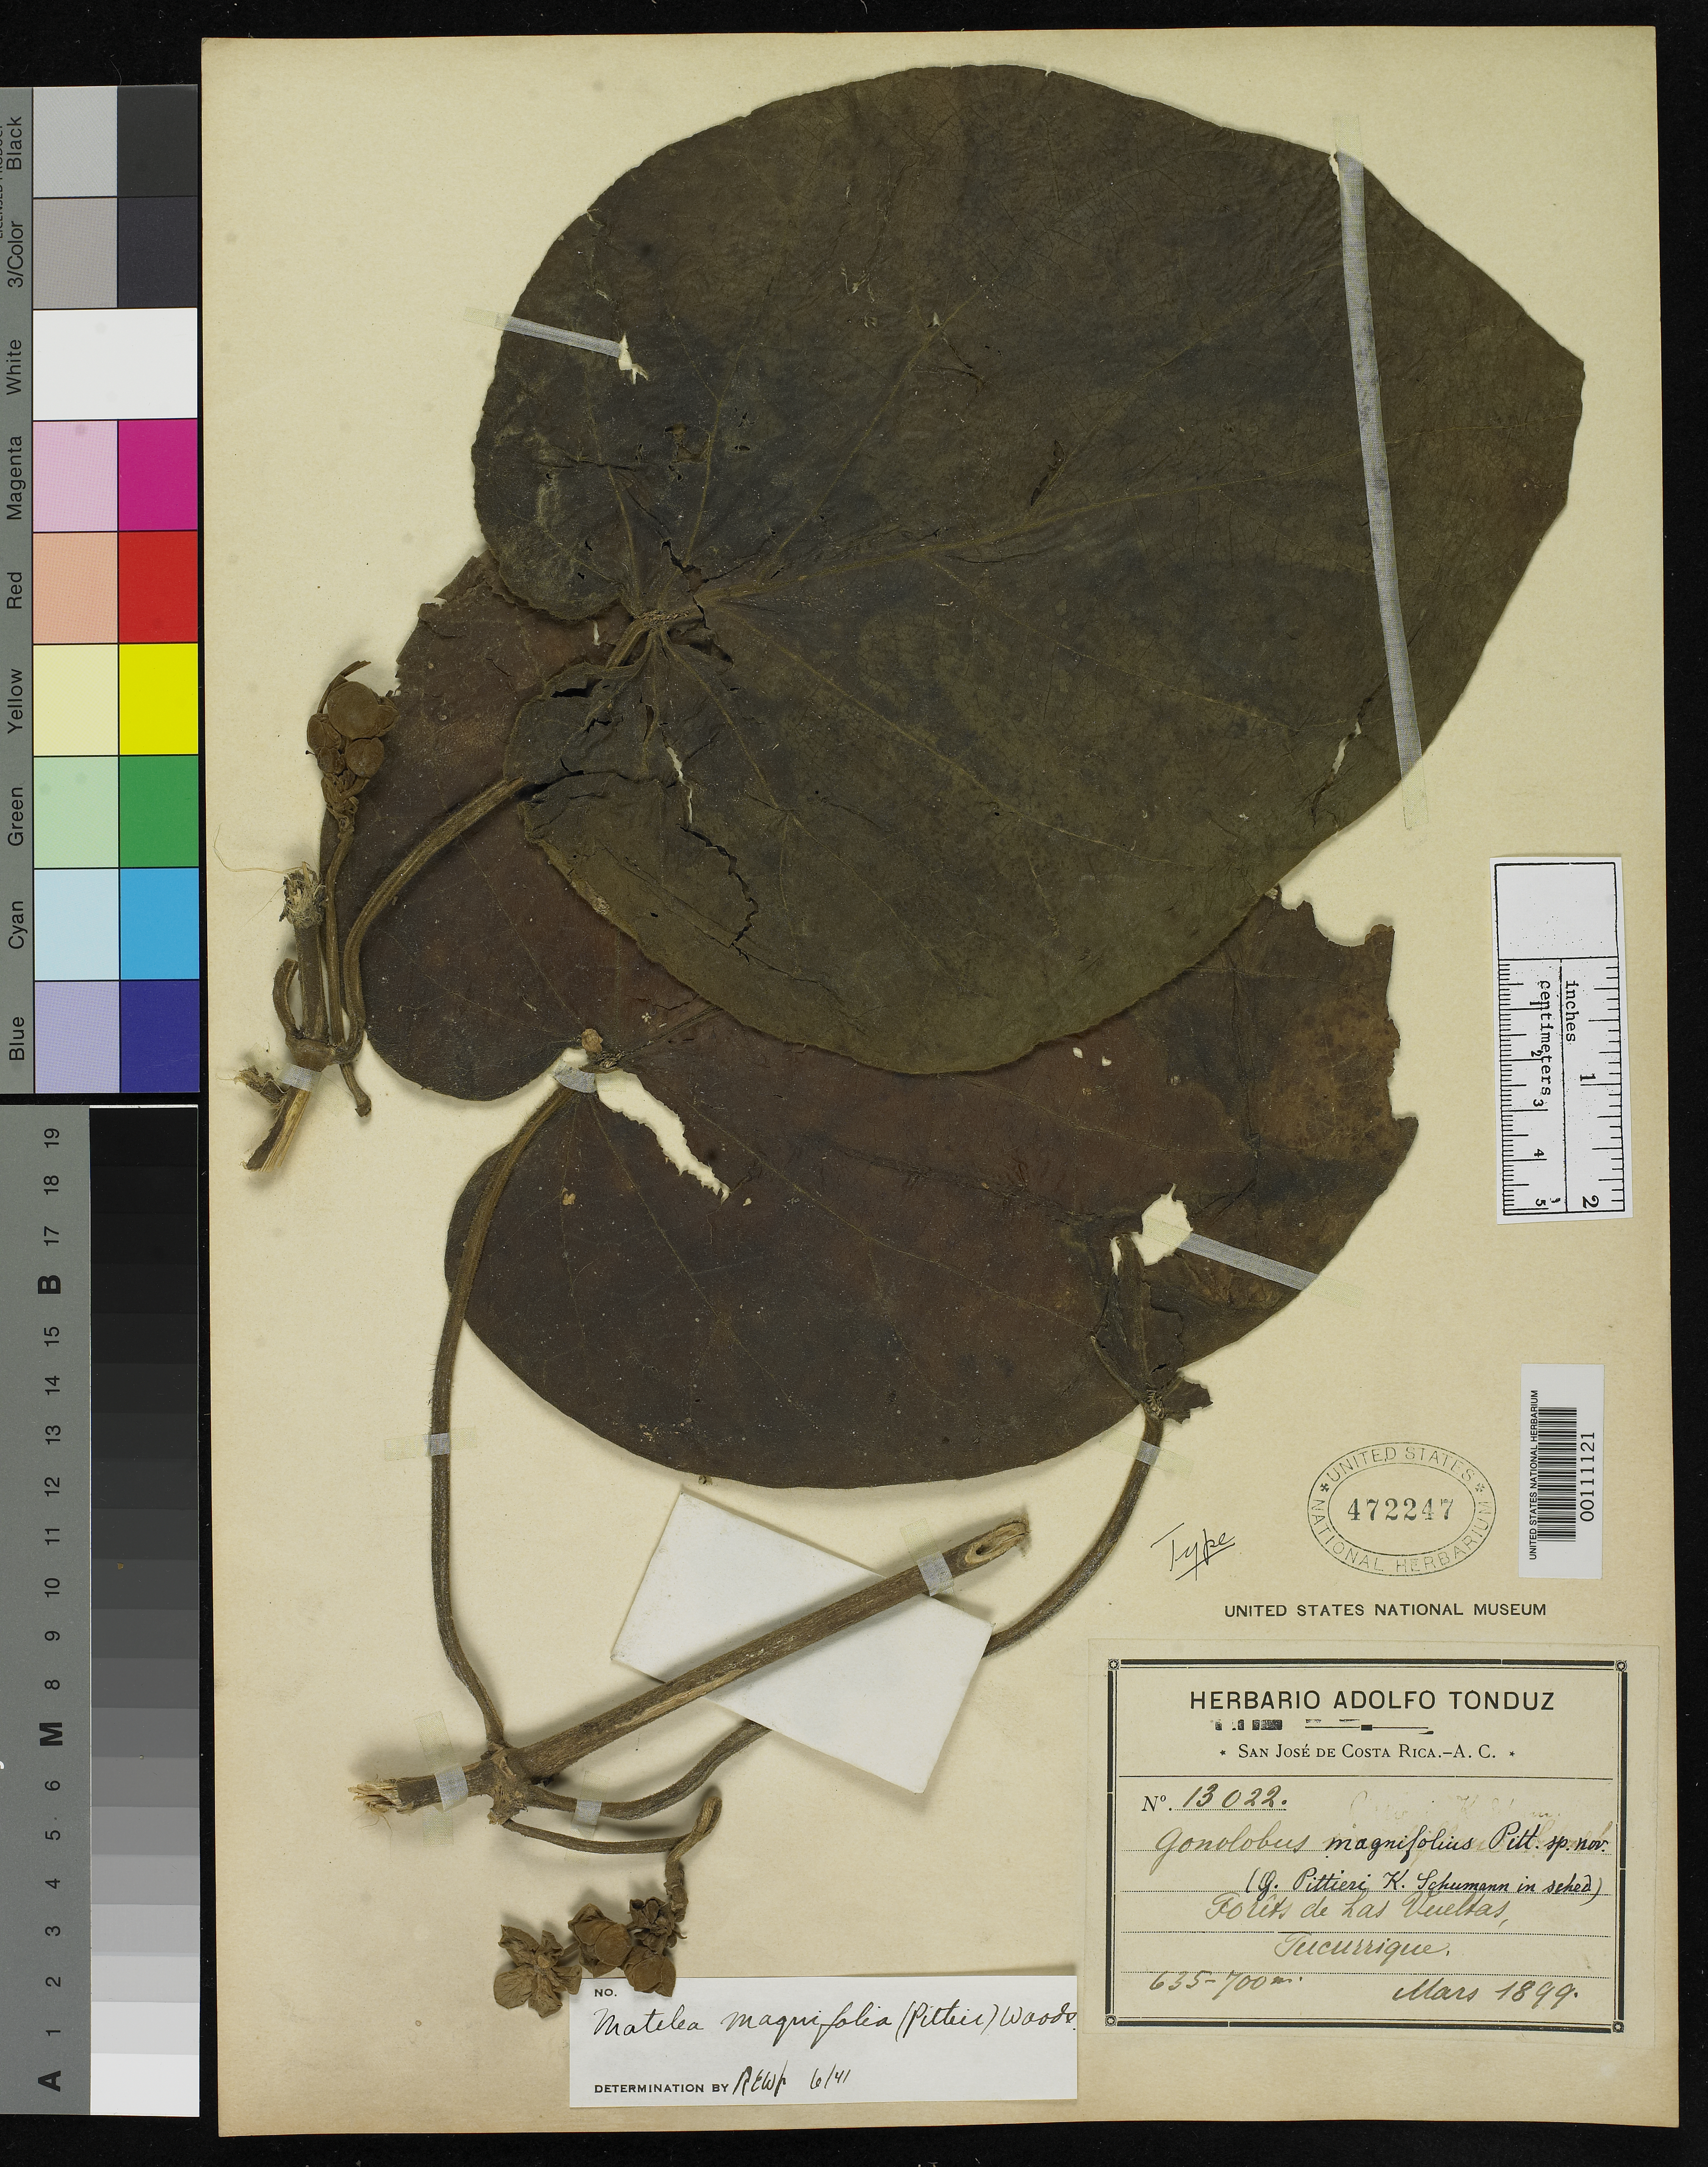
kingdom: Plantae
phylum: Tracheophyta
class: Magnoliopsida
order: Gentianales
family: Apocynaceae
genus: Gonolobus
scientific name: Gonolobus magnifolius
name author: Pittier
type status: Holotype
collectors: A. Tonduz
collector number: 13022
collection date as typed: Mar 1899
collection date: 1899-03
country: Costa Rica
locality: Las Vueltas de Tucurrique, Reventazon Valley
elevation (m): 635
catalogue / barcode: US 472247